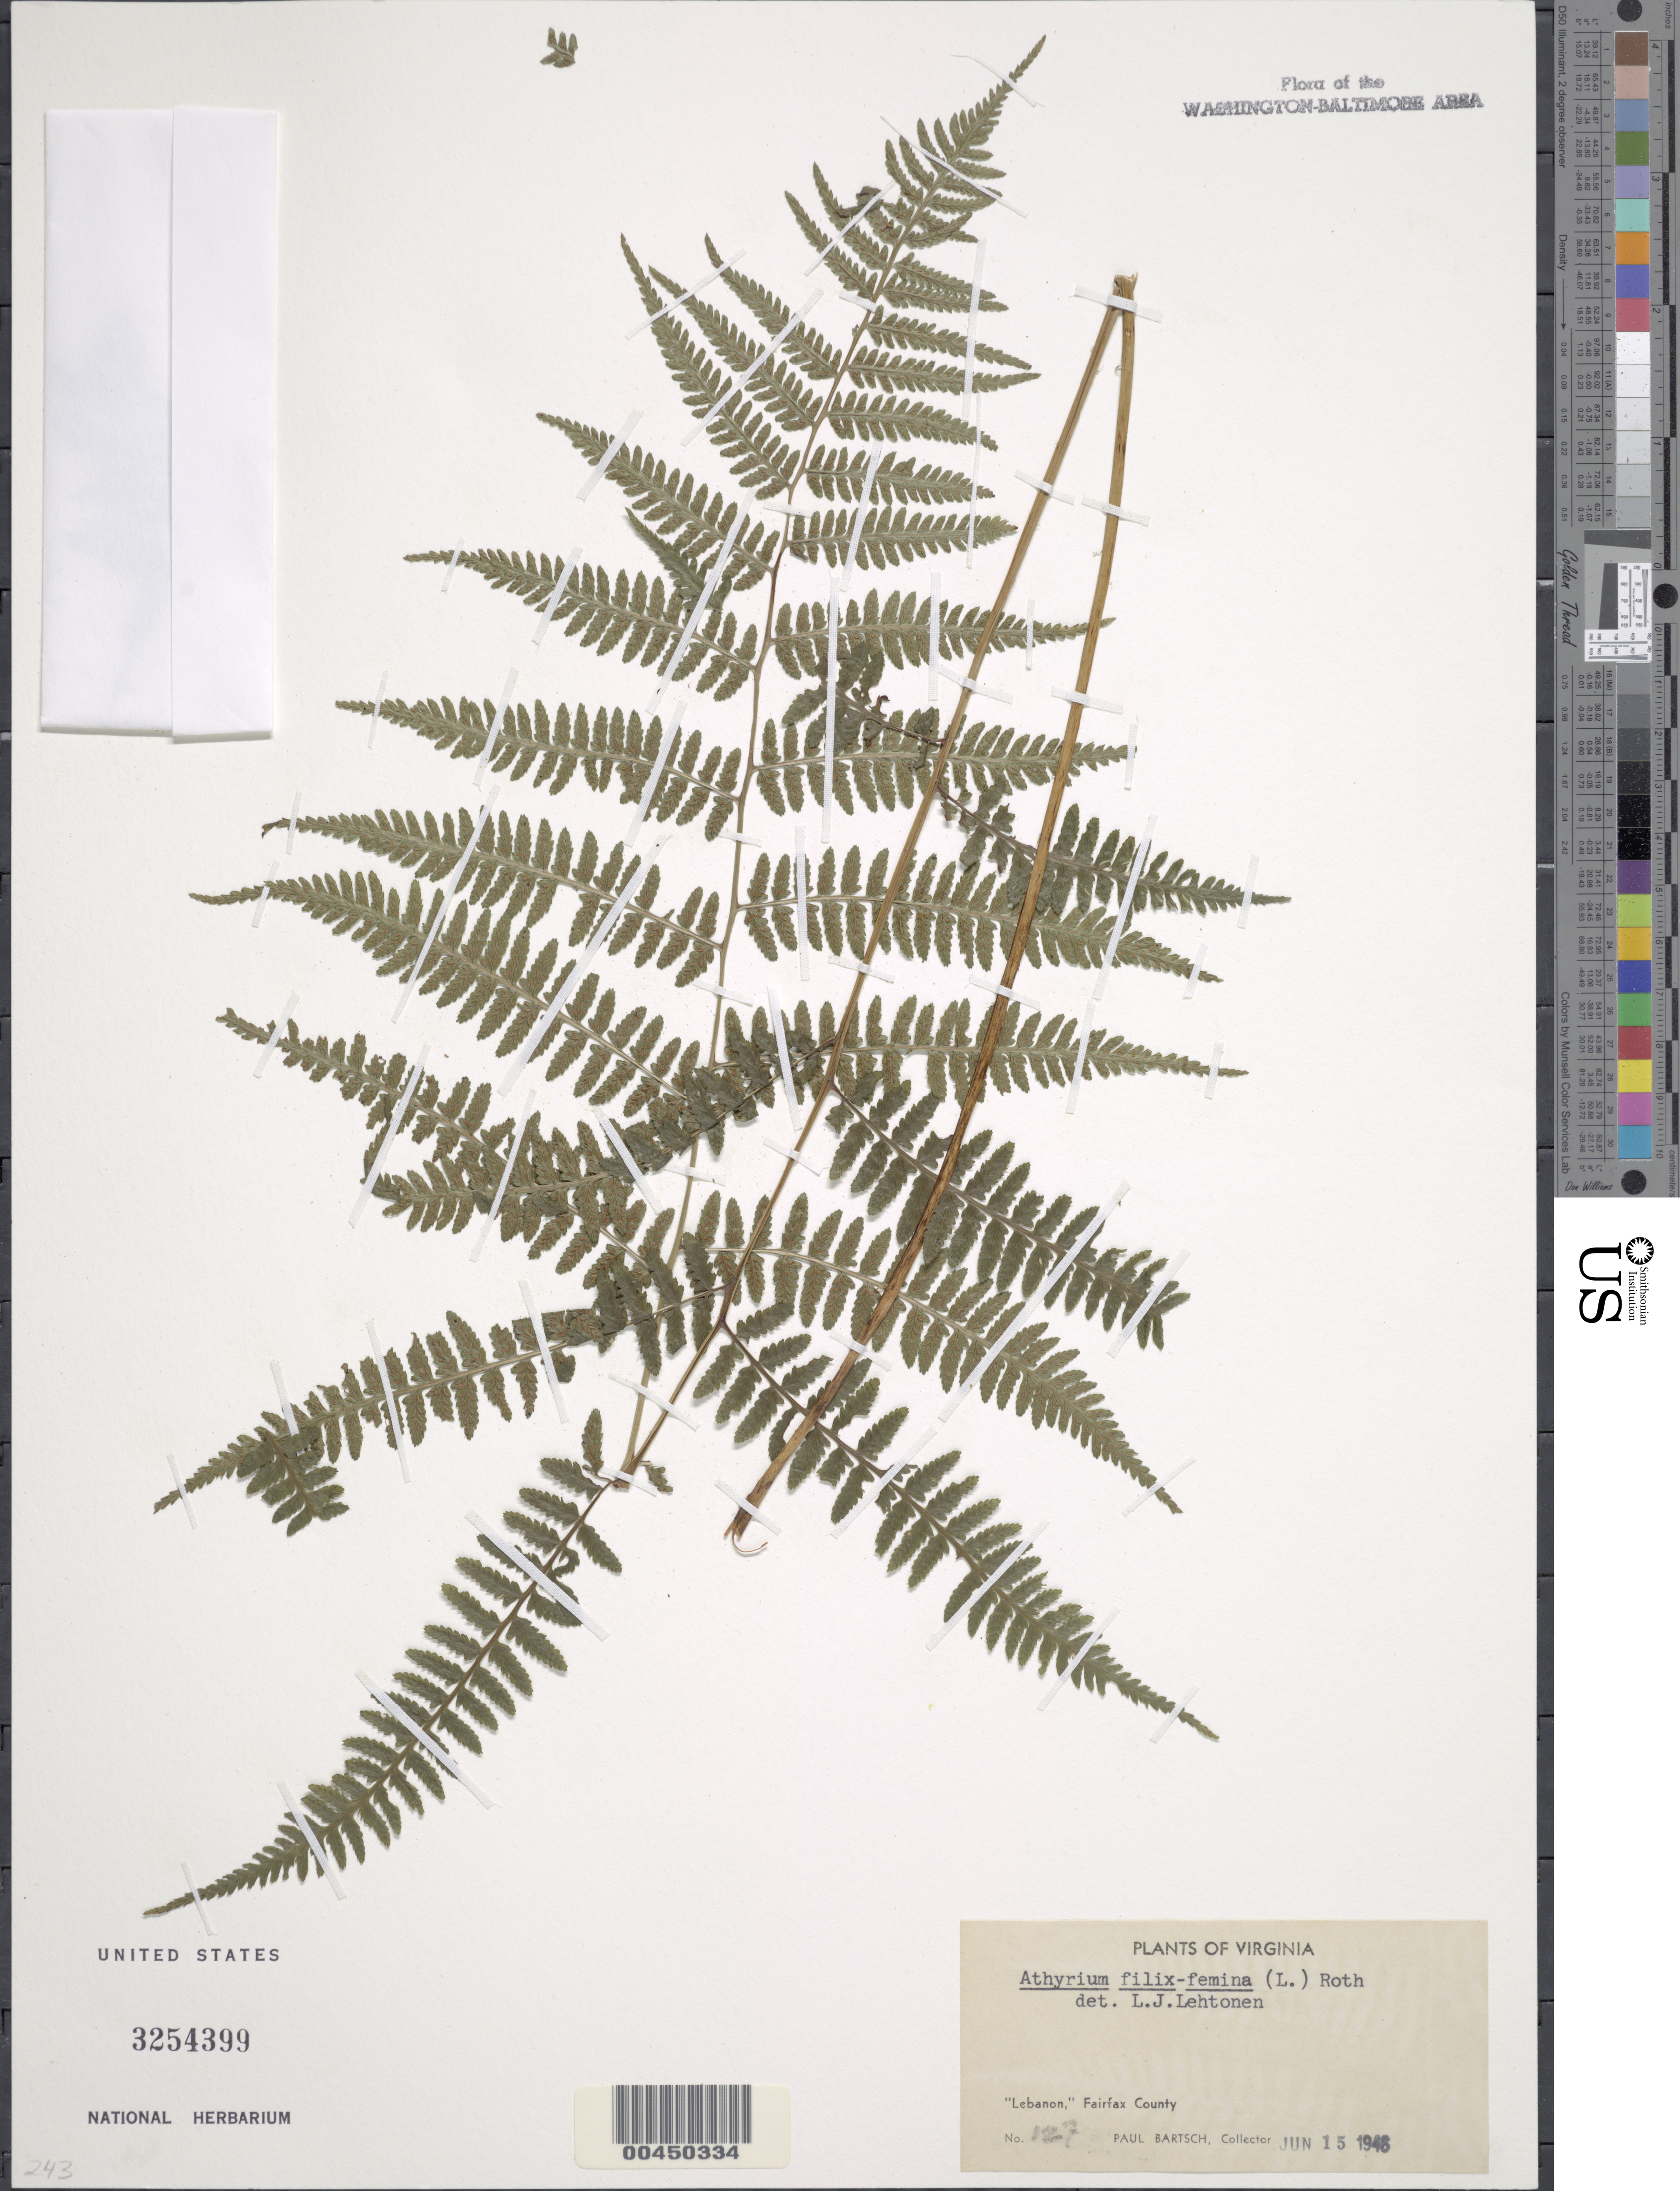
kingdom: Plantae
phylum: Tracheophyta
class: Polypodiopsida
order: Polypodiales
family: Athyriaceae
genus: Athyrium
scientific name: Athyrium filix-femina var. asplenioides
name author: (Michx.) Farw.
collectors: P. Bartsch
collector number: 127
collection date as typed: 15 Jun 1946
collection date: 1946-06-15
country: United States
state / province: Virginia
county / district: Fairfax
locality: Lebanon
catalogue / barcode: US 3254399